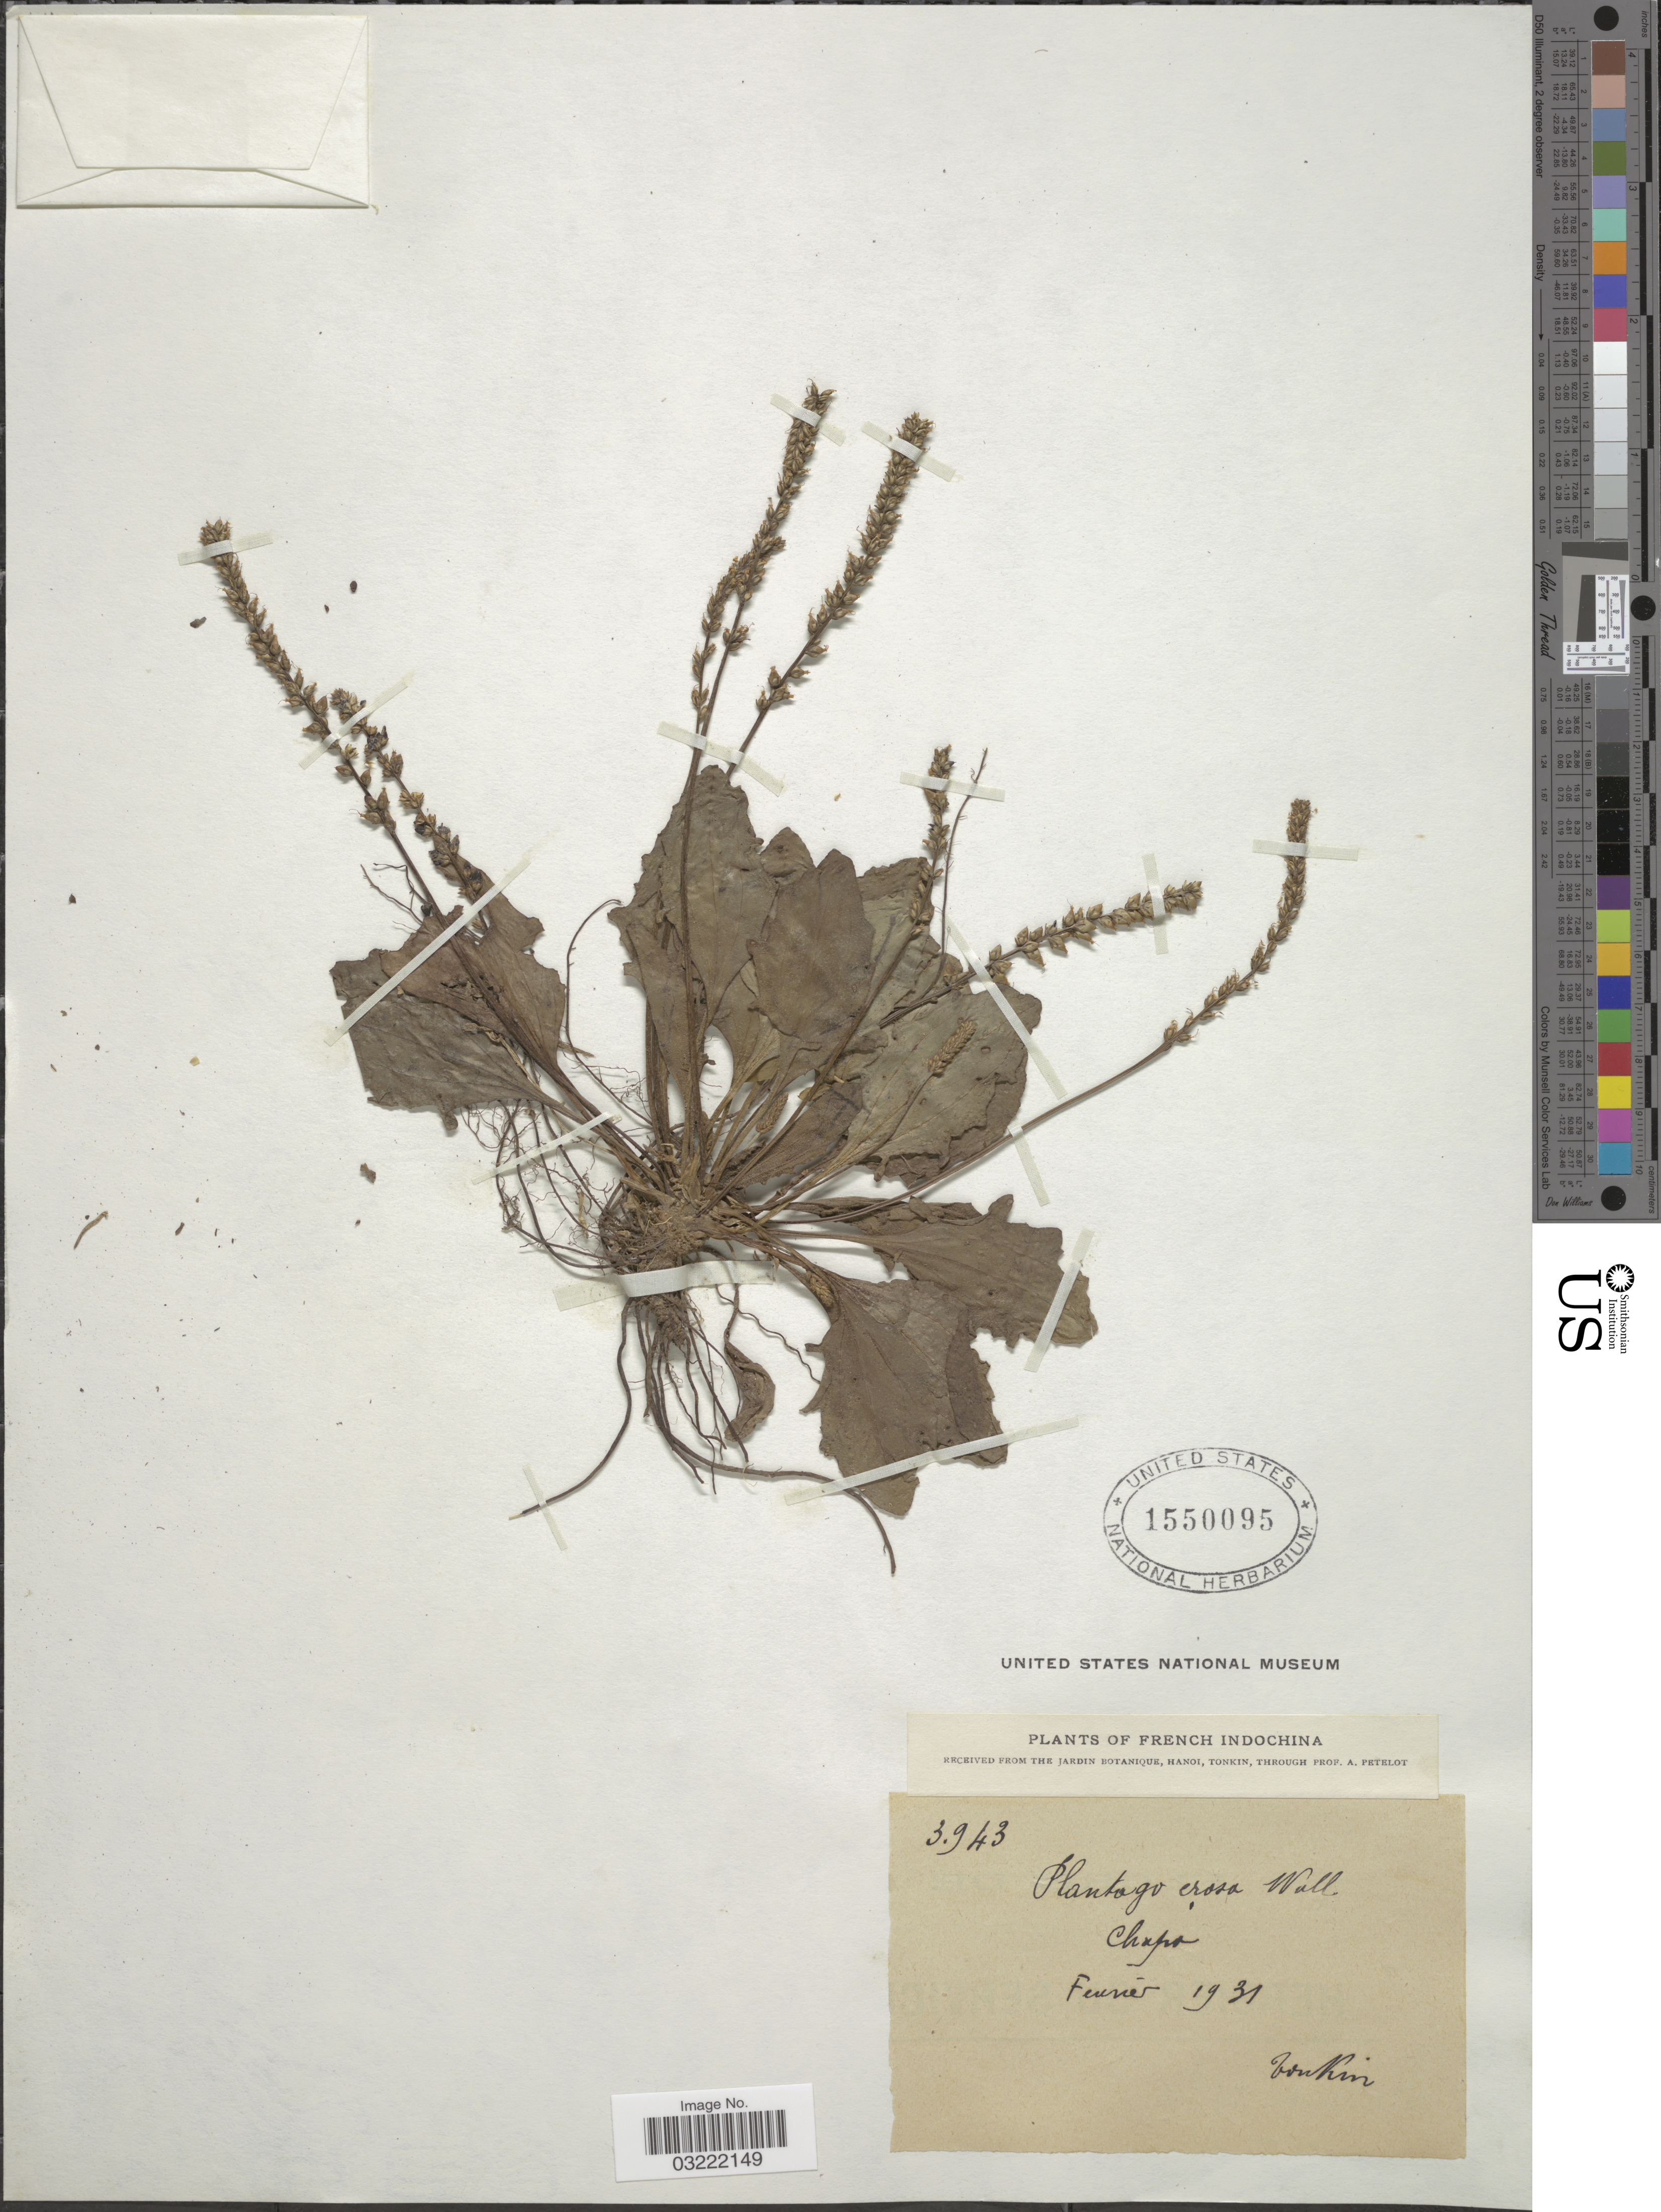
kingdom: Plantae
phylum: Tracheophyta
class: Magnoliopsida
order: Lamiales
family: Plantaginaceae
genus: Plantago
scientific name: Plantago erosa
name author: Wall.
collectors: P. A. Pételot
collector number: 3943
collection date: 1931-02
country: Vietnam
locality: French Indochina. Chapo.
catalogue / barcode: US 1550095